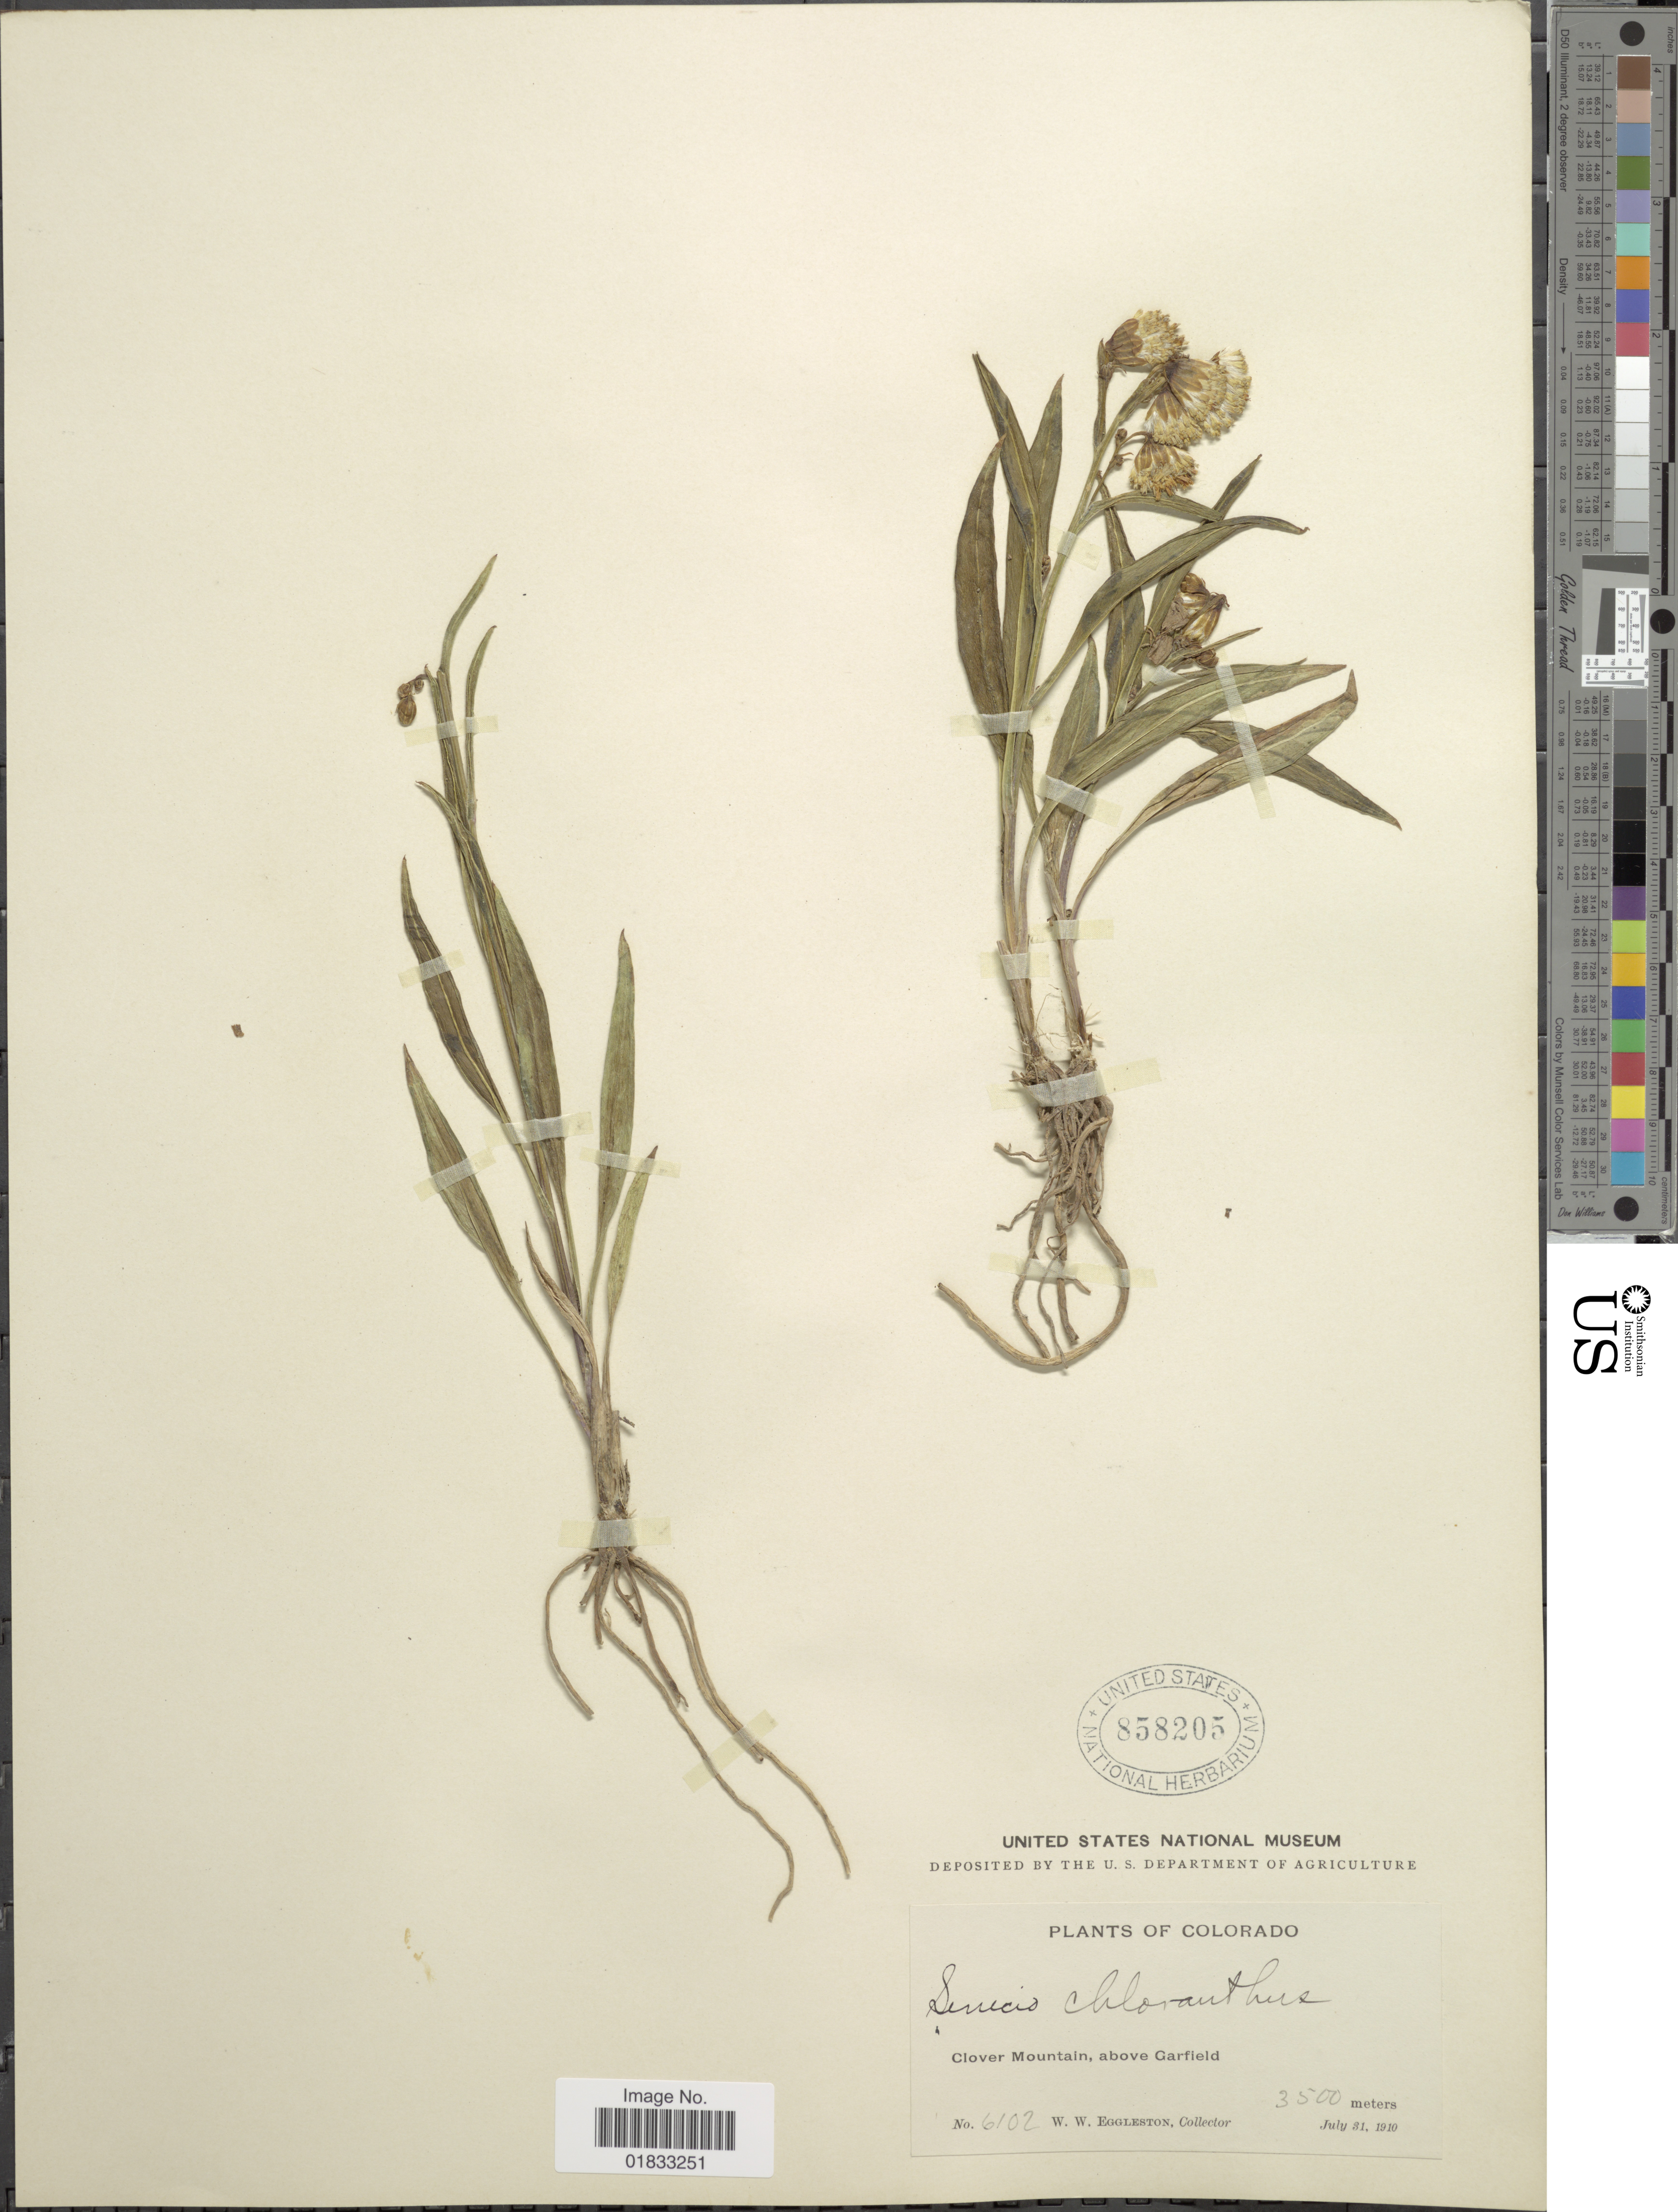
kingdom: Plantae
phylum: Tracheophyta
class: Magnoliopsida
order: Asterales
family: Asteraceae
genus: Senecio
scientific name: Senecio chloranthus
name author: Greene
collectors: W. W. Eggleston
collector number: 6102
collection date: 1910-07-31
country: United States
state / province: Colorado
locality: Clover Mountain, above Garfield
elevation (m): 3500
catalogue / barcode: US 858205